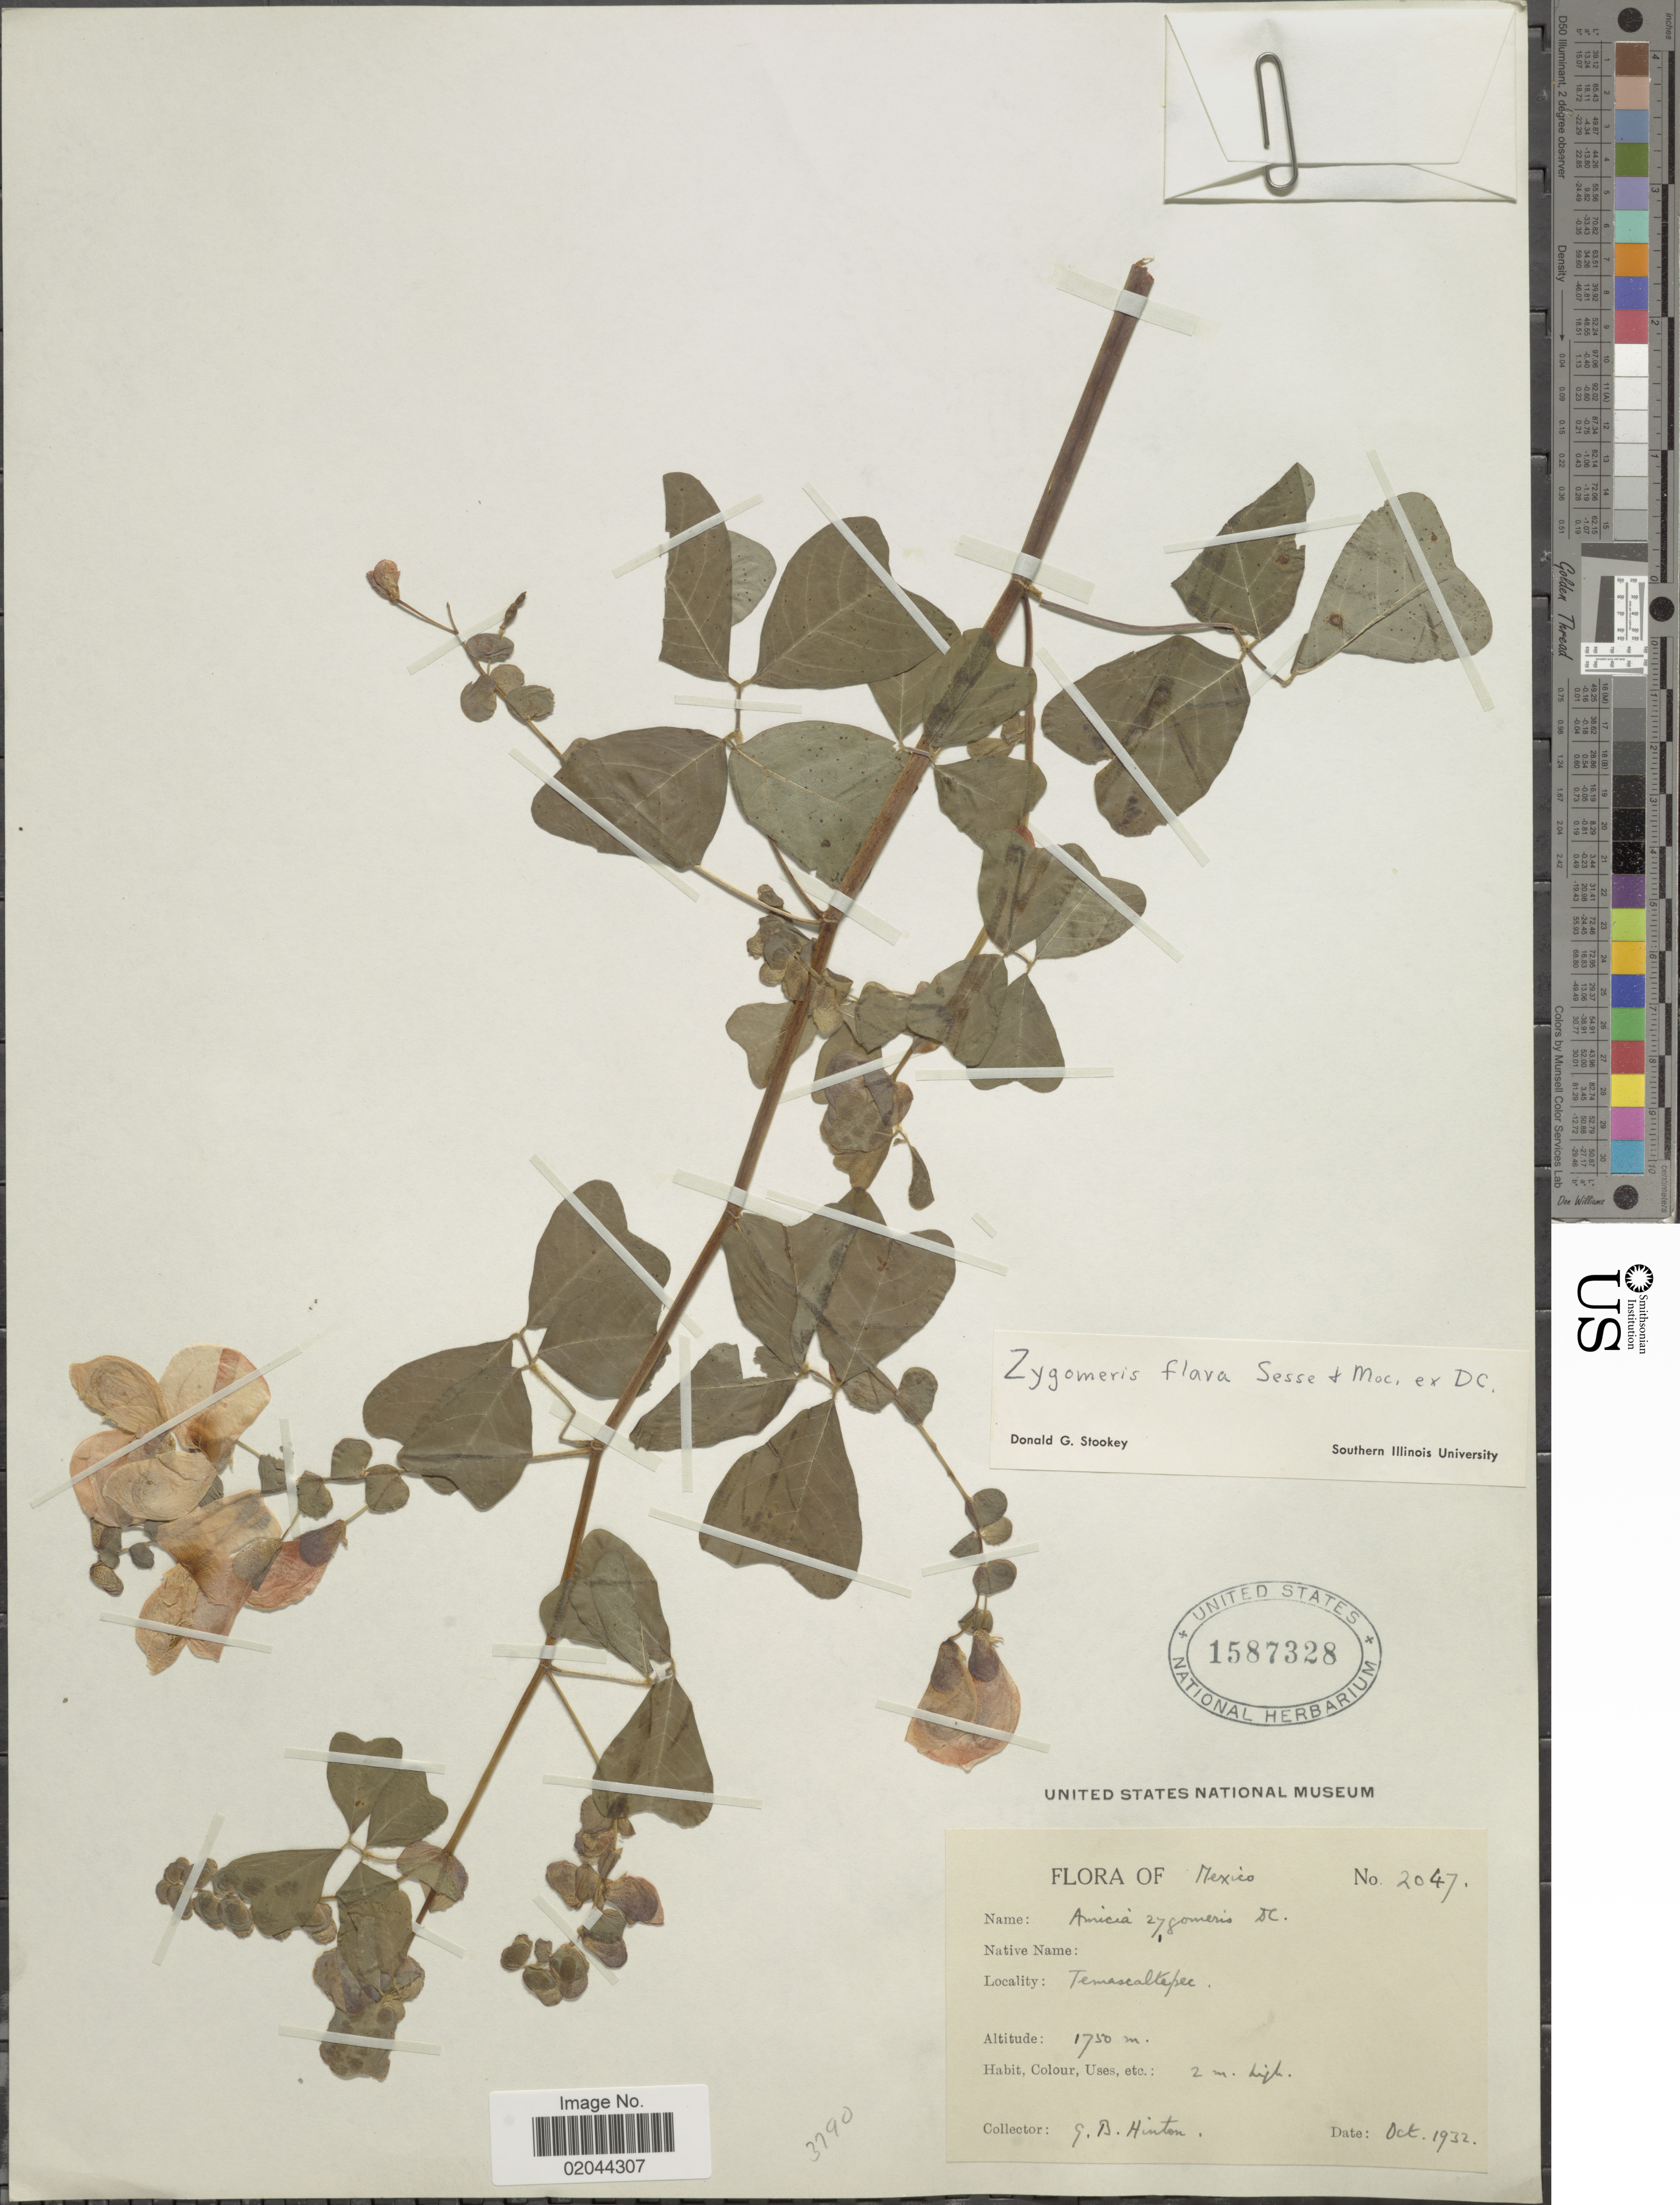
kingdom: Plantae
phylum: Tracheophyta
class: Magnoliopsida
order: Fabales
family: Fabaceae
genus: Amicia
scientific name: Amicia zygomeris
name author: DC.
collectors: G. B. Hinton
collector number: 2047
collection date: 1932-10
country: Mexico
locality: Temascaltepec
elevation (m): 1750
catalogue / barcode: US 1587328